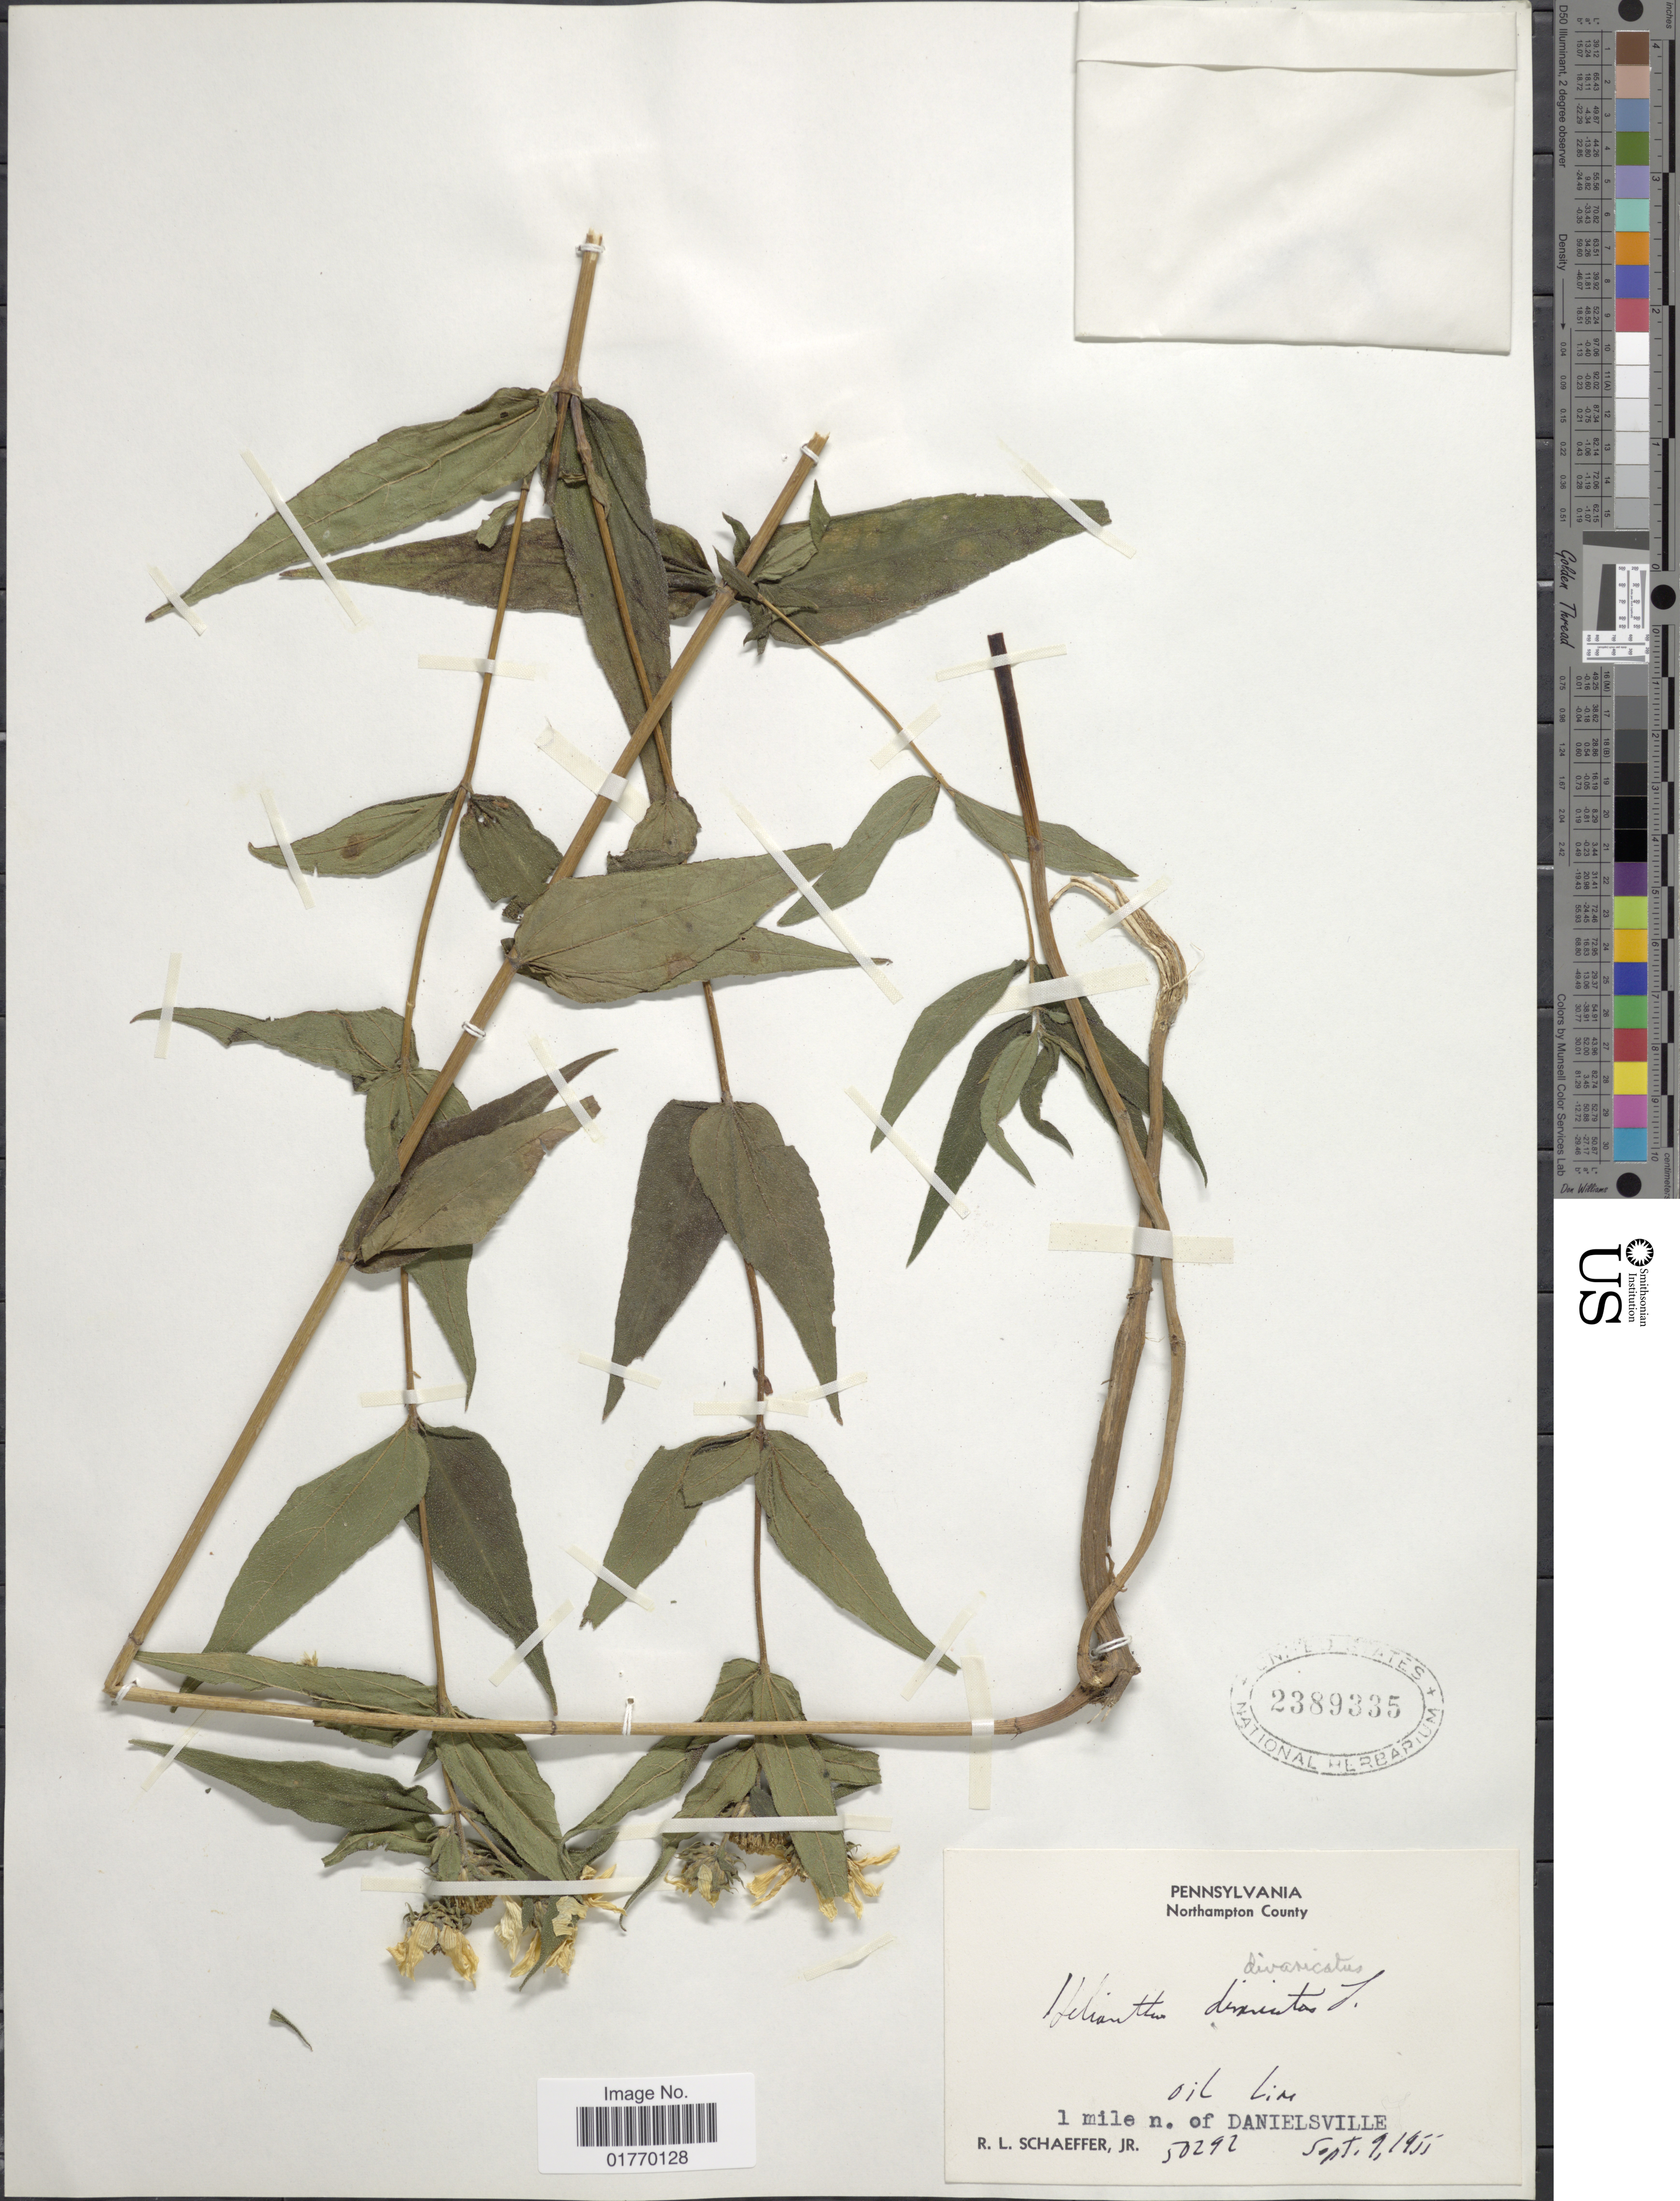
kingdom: Plantae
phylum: Tracheophyta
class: Magnoliopsida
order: Asterales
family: Asteraceae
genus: Helianthus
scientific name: Helianthus divaricatus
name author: L.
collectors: R. L. Schaeffer Jr.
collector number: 50292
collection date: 1955-09-09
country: United States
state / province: Pennsylvania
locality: Northampton County, 1 mile n. of Danielsville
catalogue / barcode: US 2389335